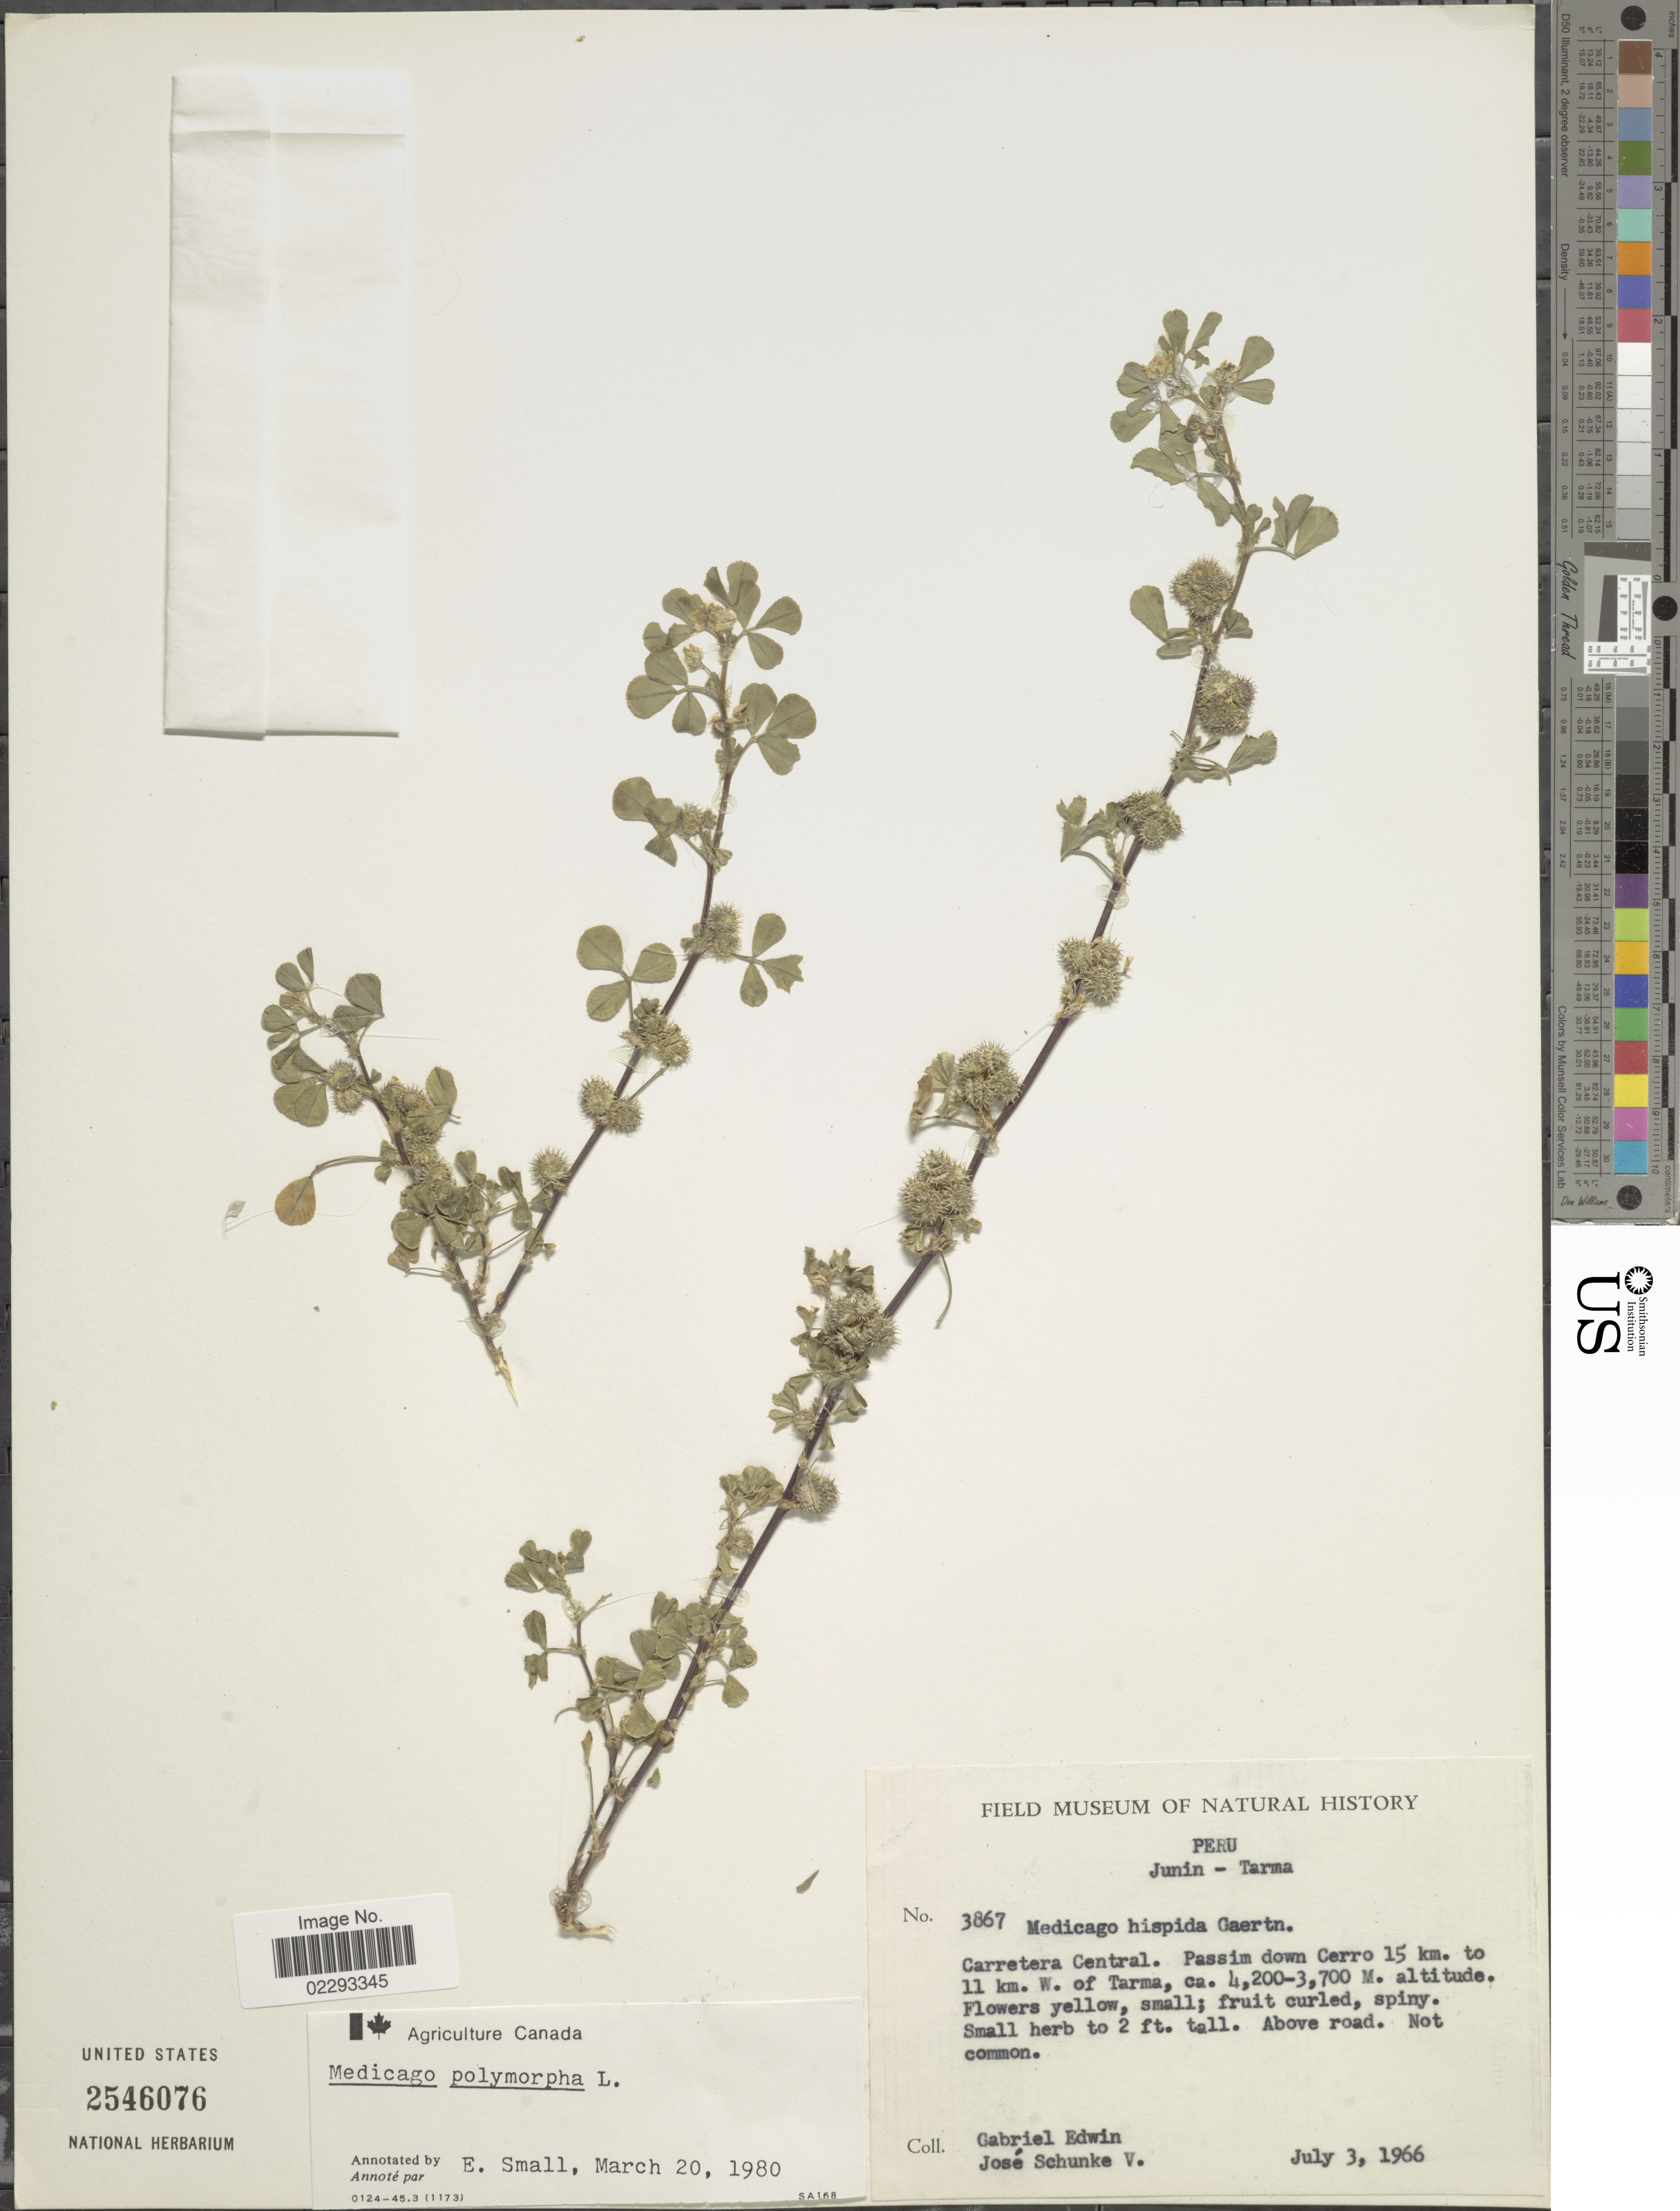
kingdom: Plantae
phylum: Tracheophyta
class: Magnoliopsida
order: Fabales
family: Fabaceae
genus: Medicago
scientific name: Medicago polymorpha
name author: L.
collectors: G. Edwin & J. Schunke Vigo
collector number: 3867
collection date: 1966-07-03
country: Peru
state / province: Junín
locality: Tarma, Carretera Central, Passim down cerrro 15 km. to 11 km. W. of Tarma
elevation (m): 3700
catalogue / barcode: US 2546076